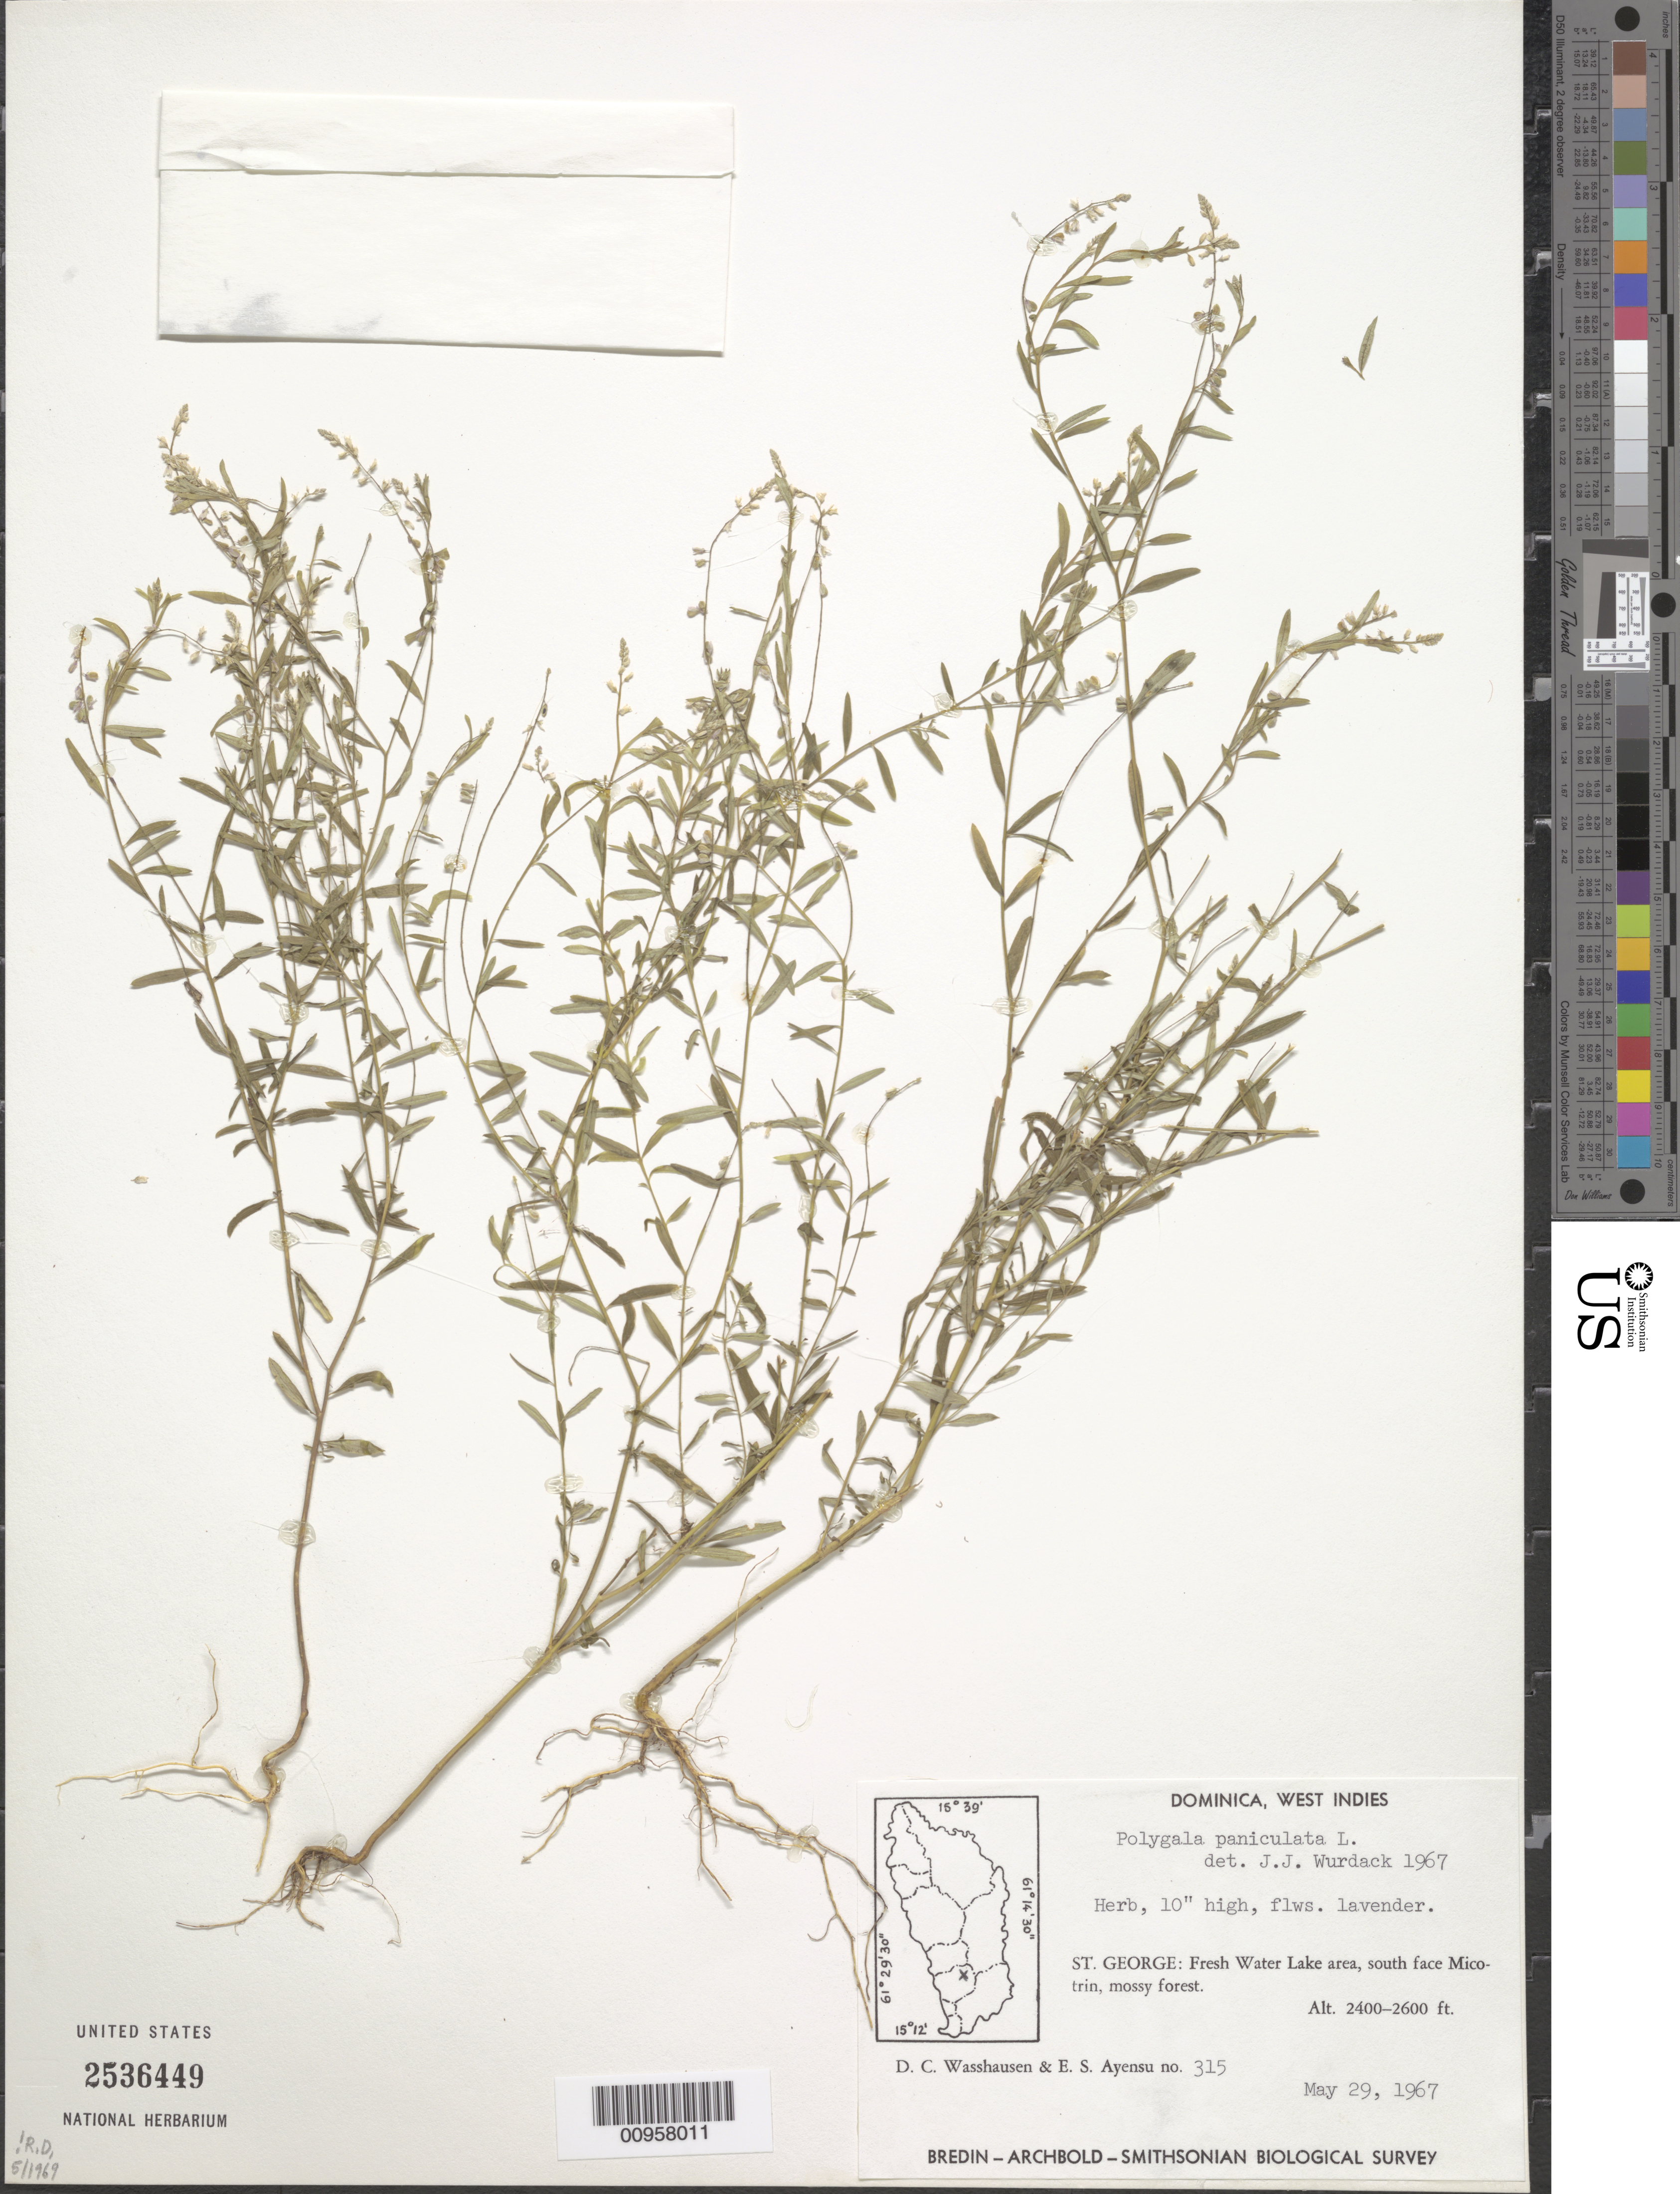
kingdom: Plantae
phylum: Tracheophyta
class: Magnoliopsida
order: Fabales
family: Polygalaceae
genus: Polygala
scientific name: Polygala paniculata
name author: L.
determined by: Wurdack, John J., (US), US (UNITED STATES)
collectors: D. C. Wasshausen & E. S. Ayensu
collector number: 315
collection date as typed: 29 May 1967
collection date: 1967-05-29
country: Dominica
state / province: St. George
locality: Fresh Water Lake area, south face Micotrin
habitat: Mossy forest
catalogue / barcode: US 2536449